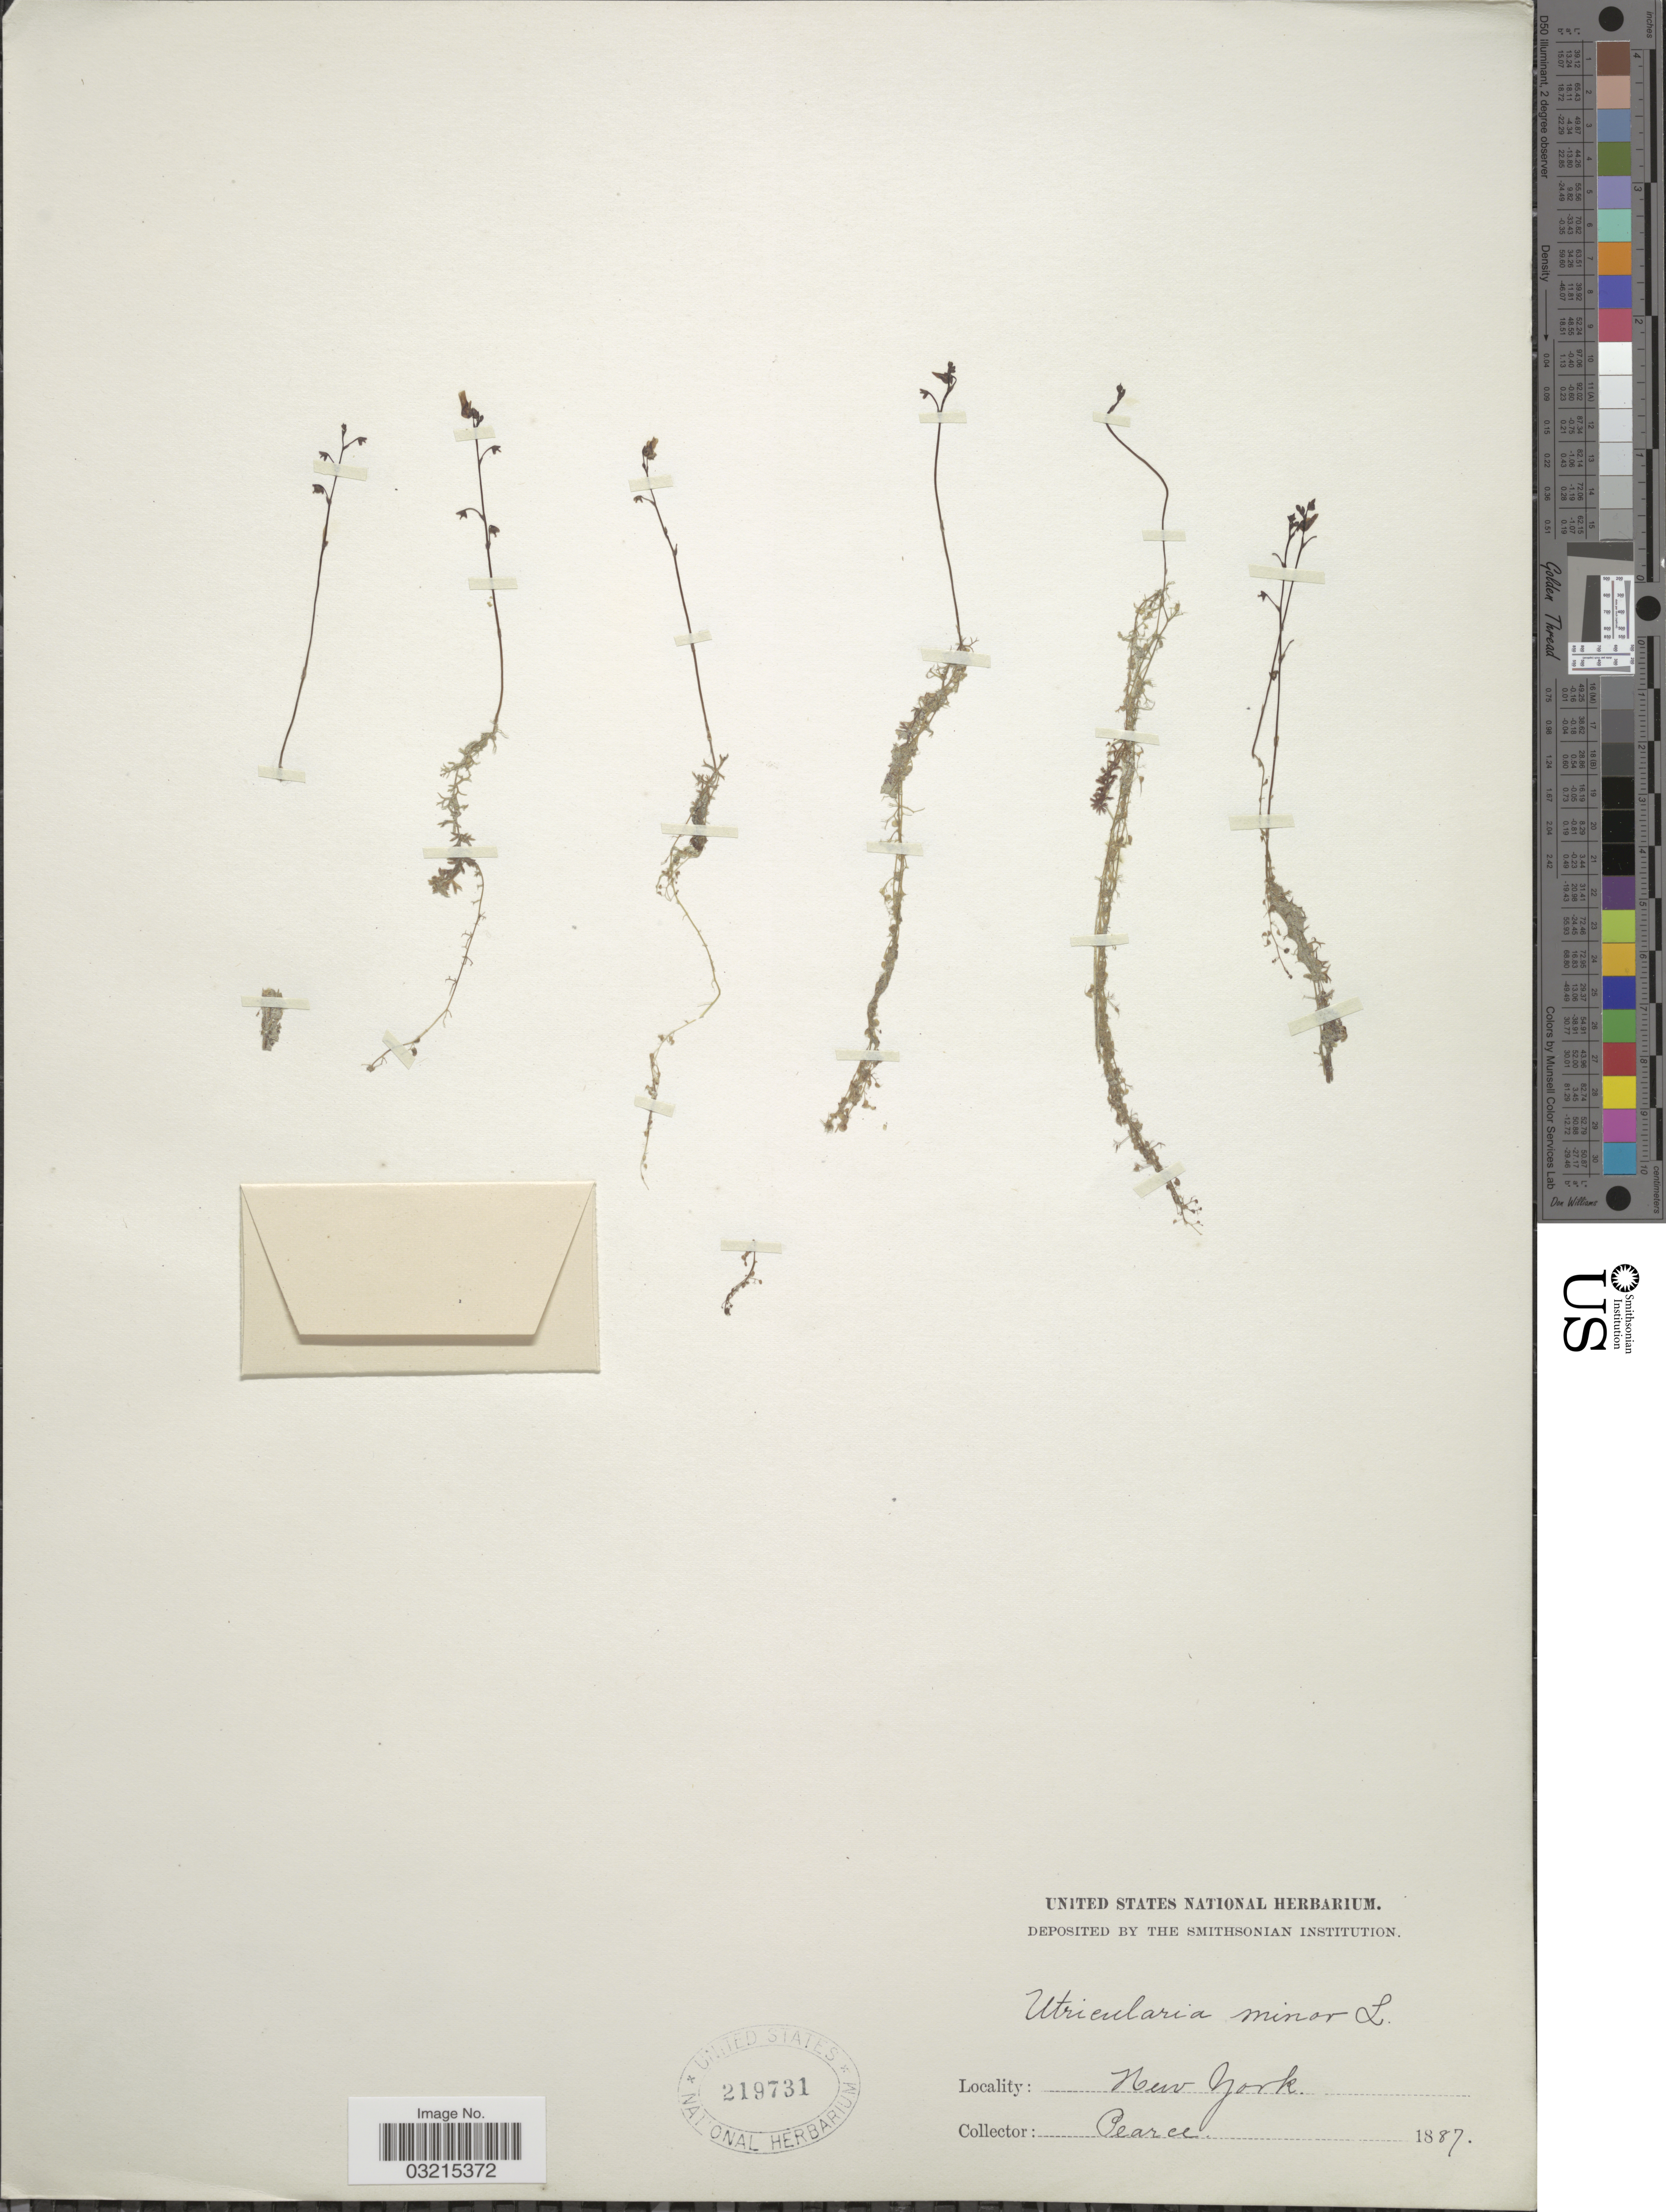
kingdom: Plantae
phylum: Tracheophyta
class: Magnoliopsida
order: Lamiales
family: Lentibulariaceae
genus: Utricularia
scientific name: Utricularia minor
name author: L.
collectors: -. Pearce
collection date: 1887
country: United States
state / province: New York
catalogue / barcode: US 219731